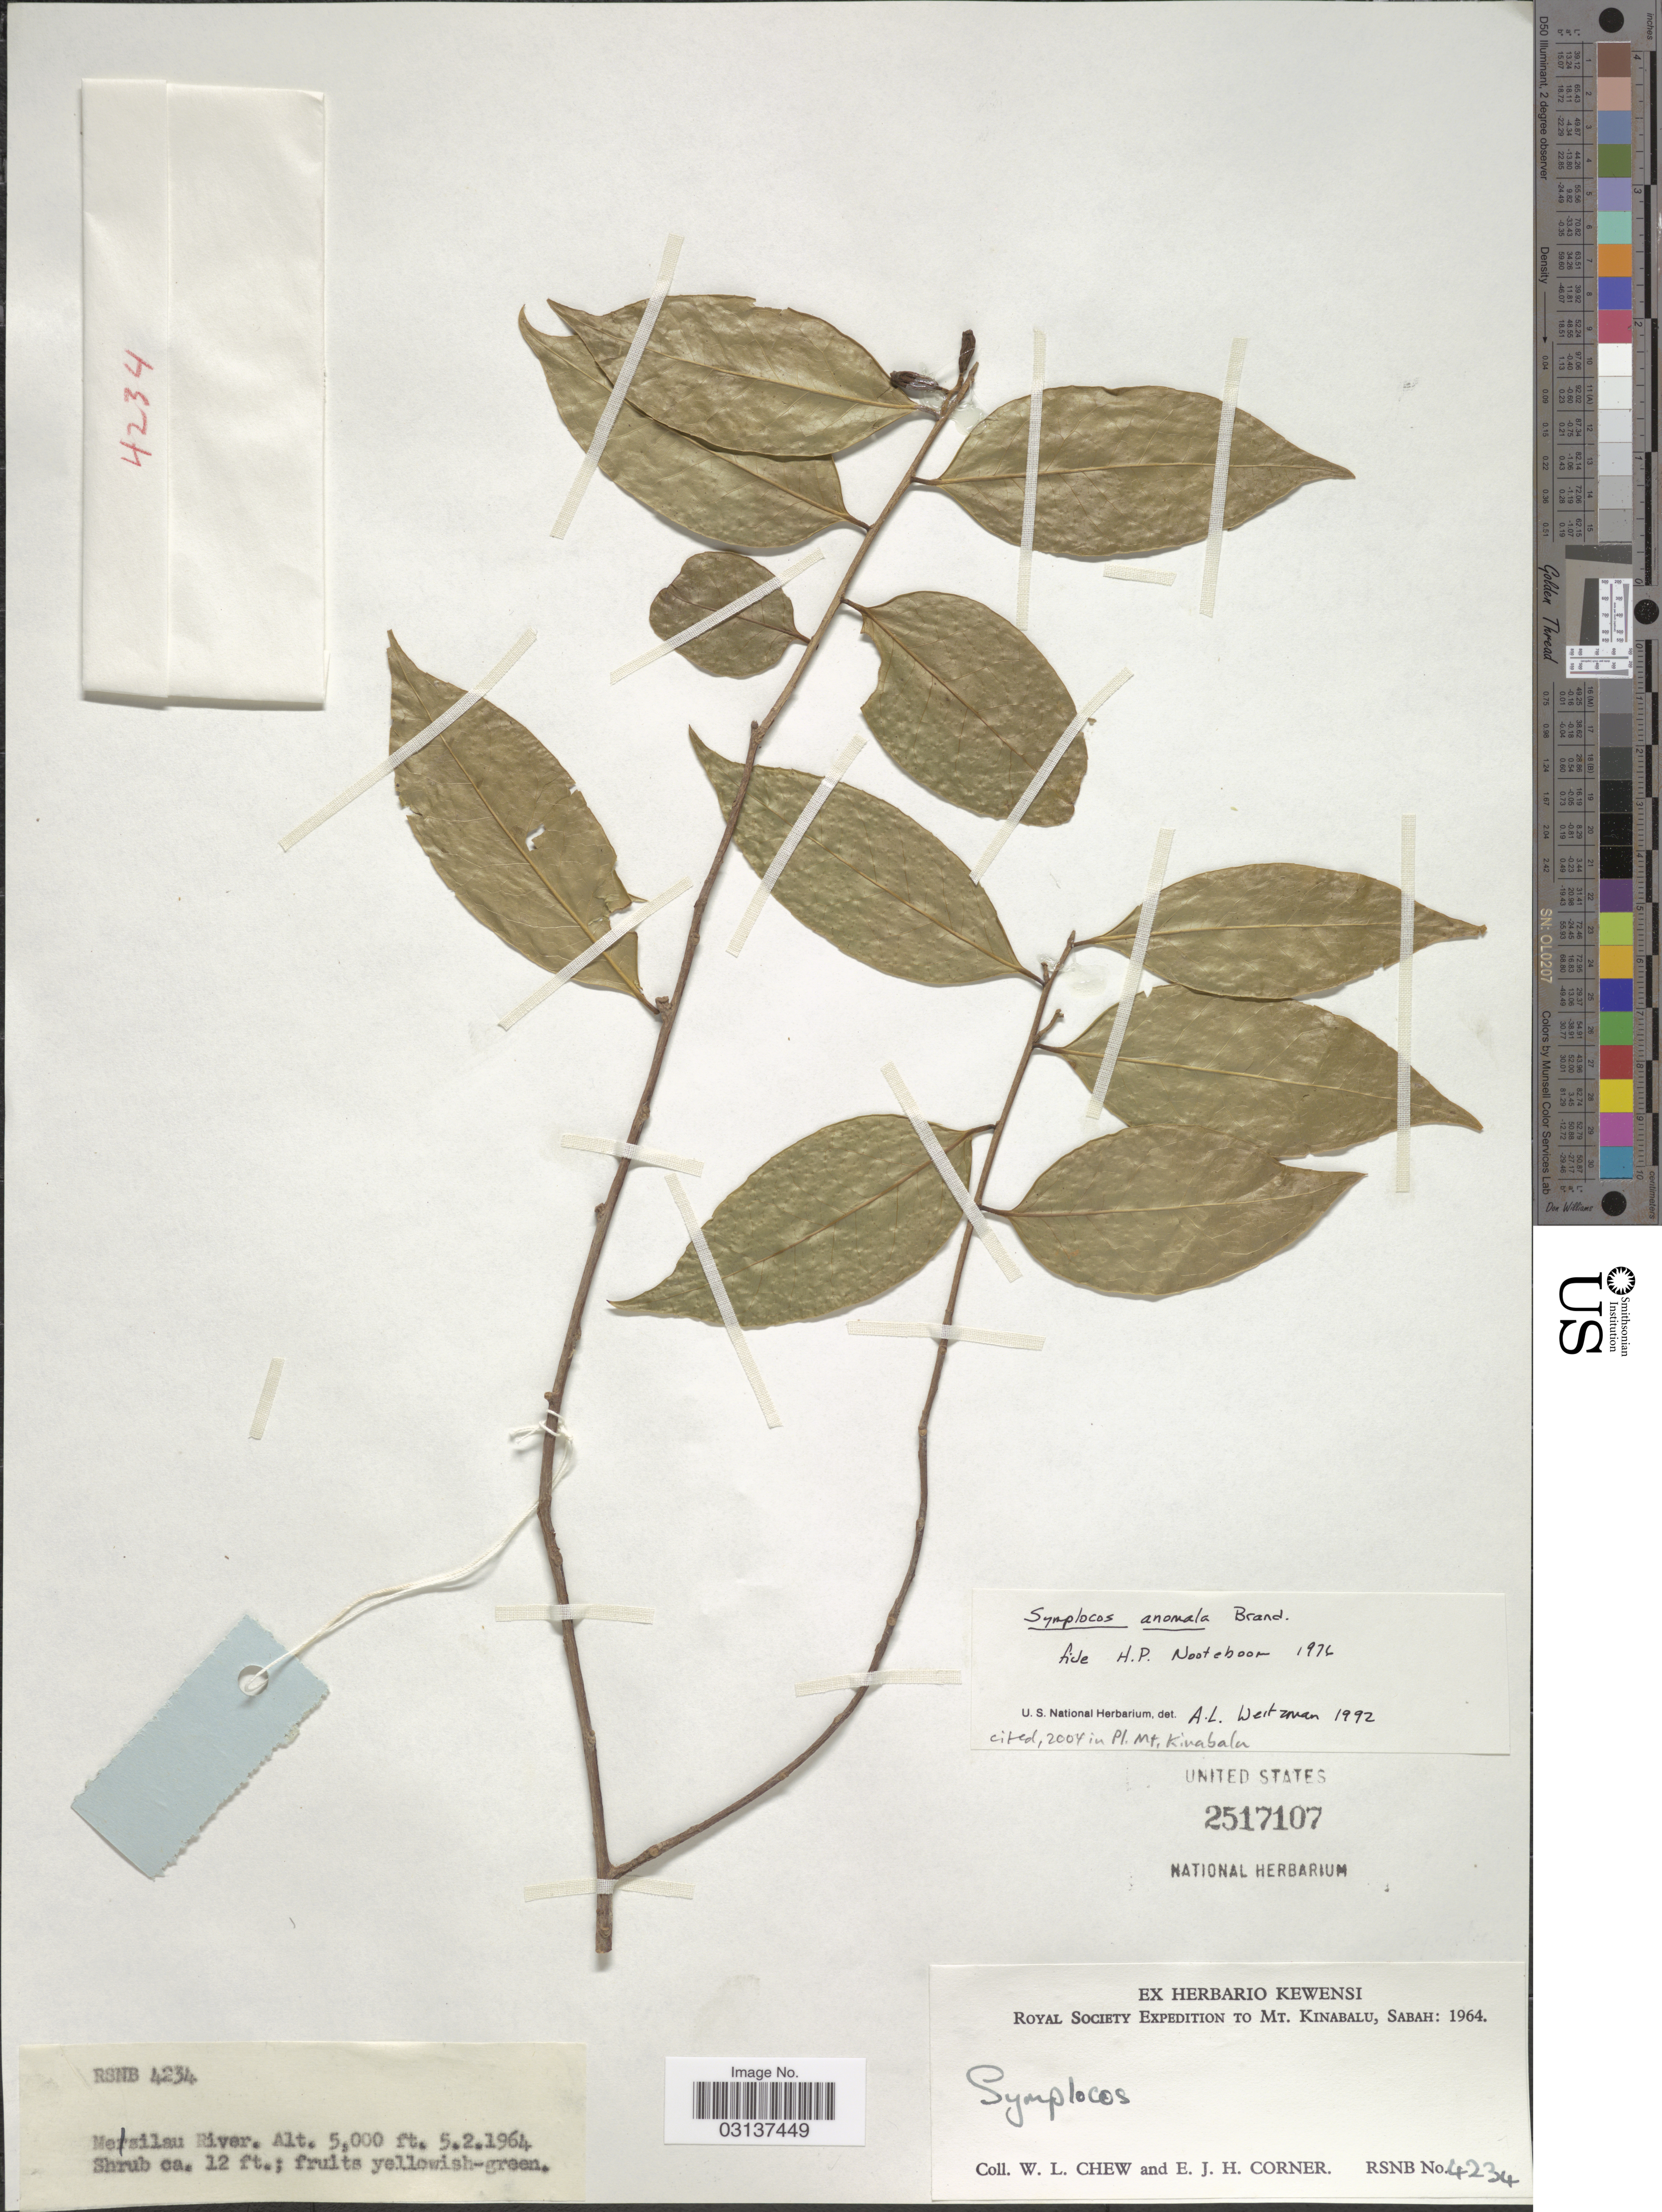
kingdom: Plantae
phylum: Tracheophyta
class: Magnoliopsida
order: Ericales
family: Symplocaceae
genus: Symplocos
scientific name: Symplocos anomala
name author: Brand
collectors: W. Chew & E. Corner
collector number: RSNB4234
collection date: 1964-02-05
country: Malaysia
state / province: Sabah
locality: Mt. Kinabalu. Mesilau River.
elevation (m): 1524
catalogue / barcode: US 2517107